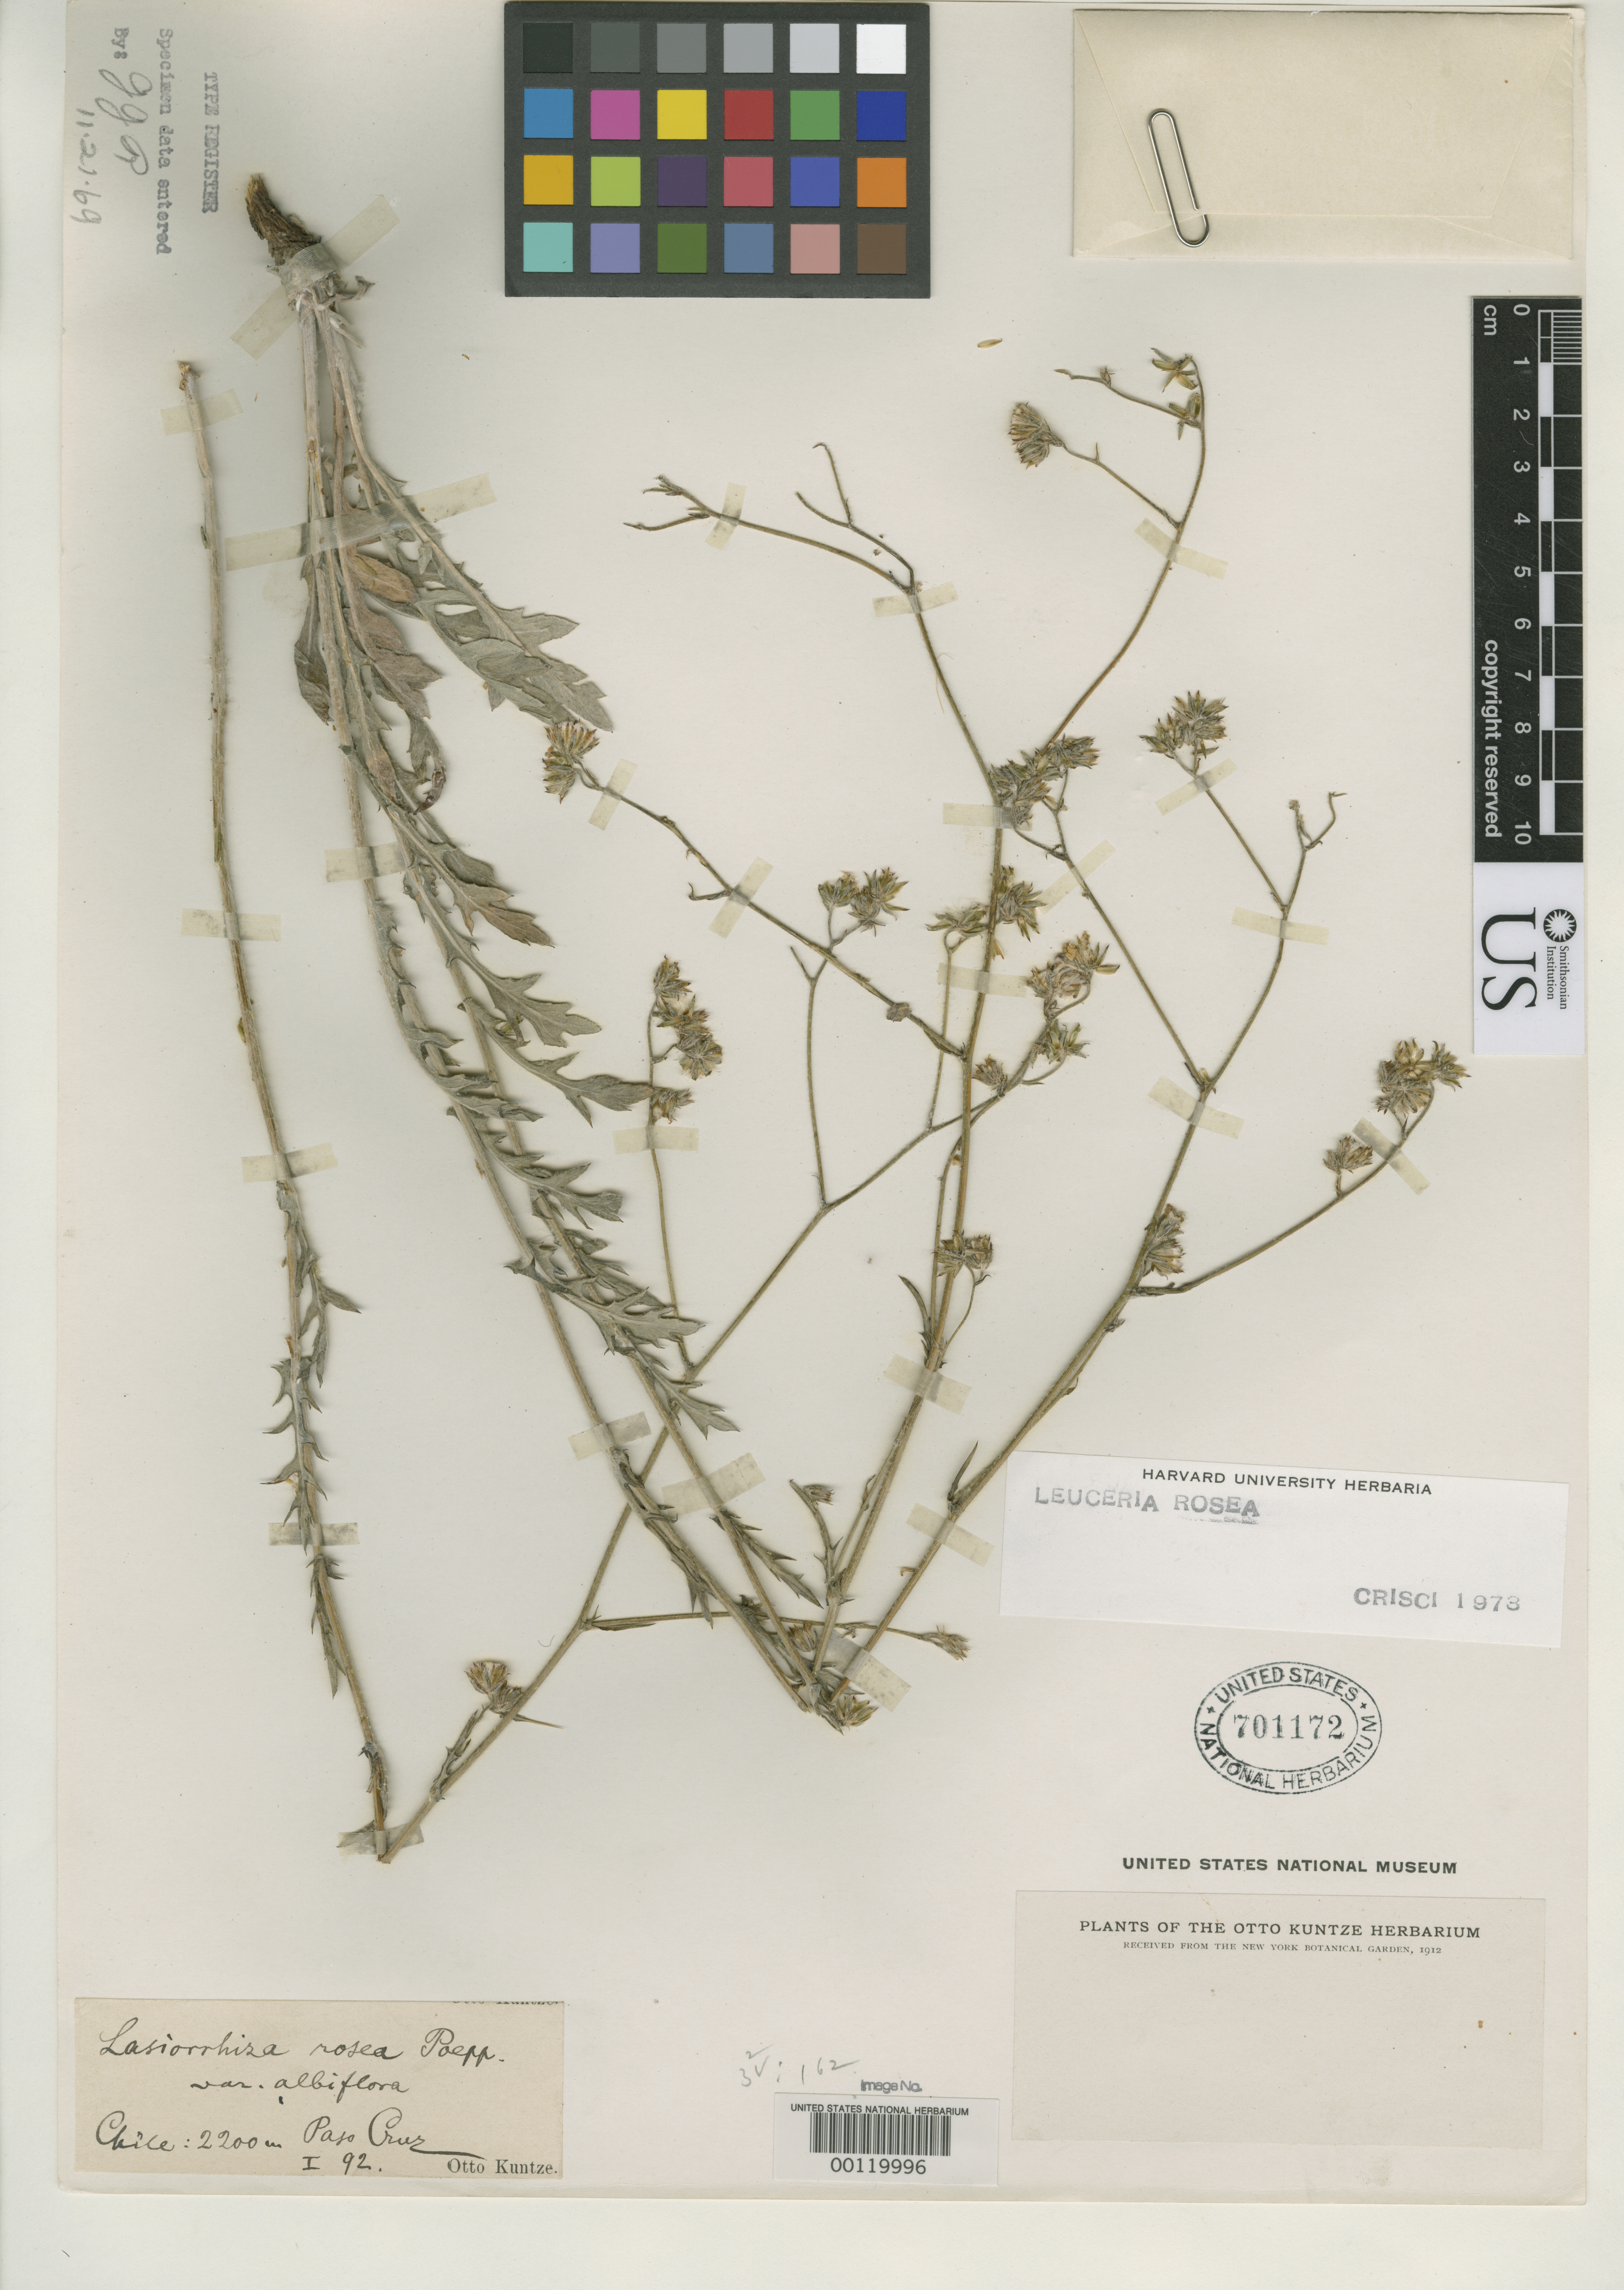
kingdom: Plantae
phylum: Tracheophyta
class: Magnoliopsida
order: Asterales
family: Asteraceae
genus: Lasiorrhiza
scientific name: Lasiorrhiza rosea var. albiflora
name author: Kuntze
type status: Type Collection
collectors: C.E.O. Kuntze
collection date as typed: Jan 1892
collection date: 1892-01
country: Chile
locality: Paso Cruz.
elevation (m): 2200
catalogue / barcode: US 701172